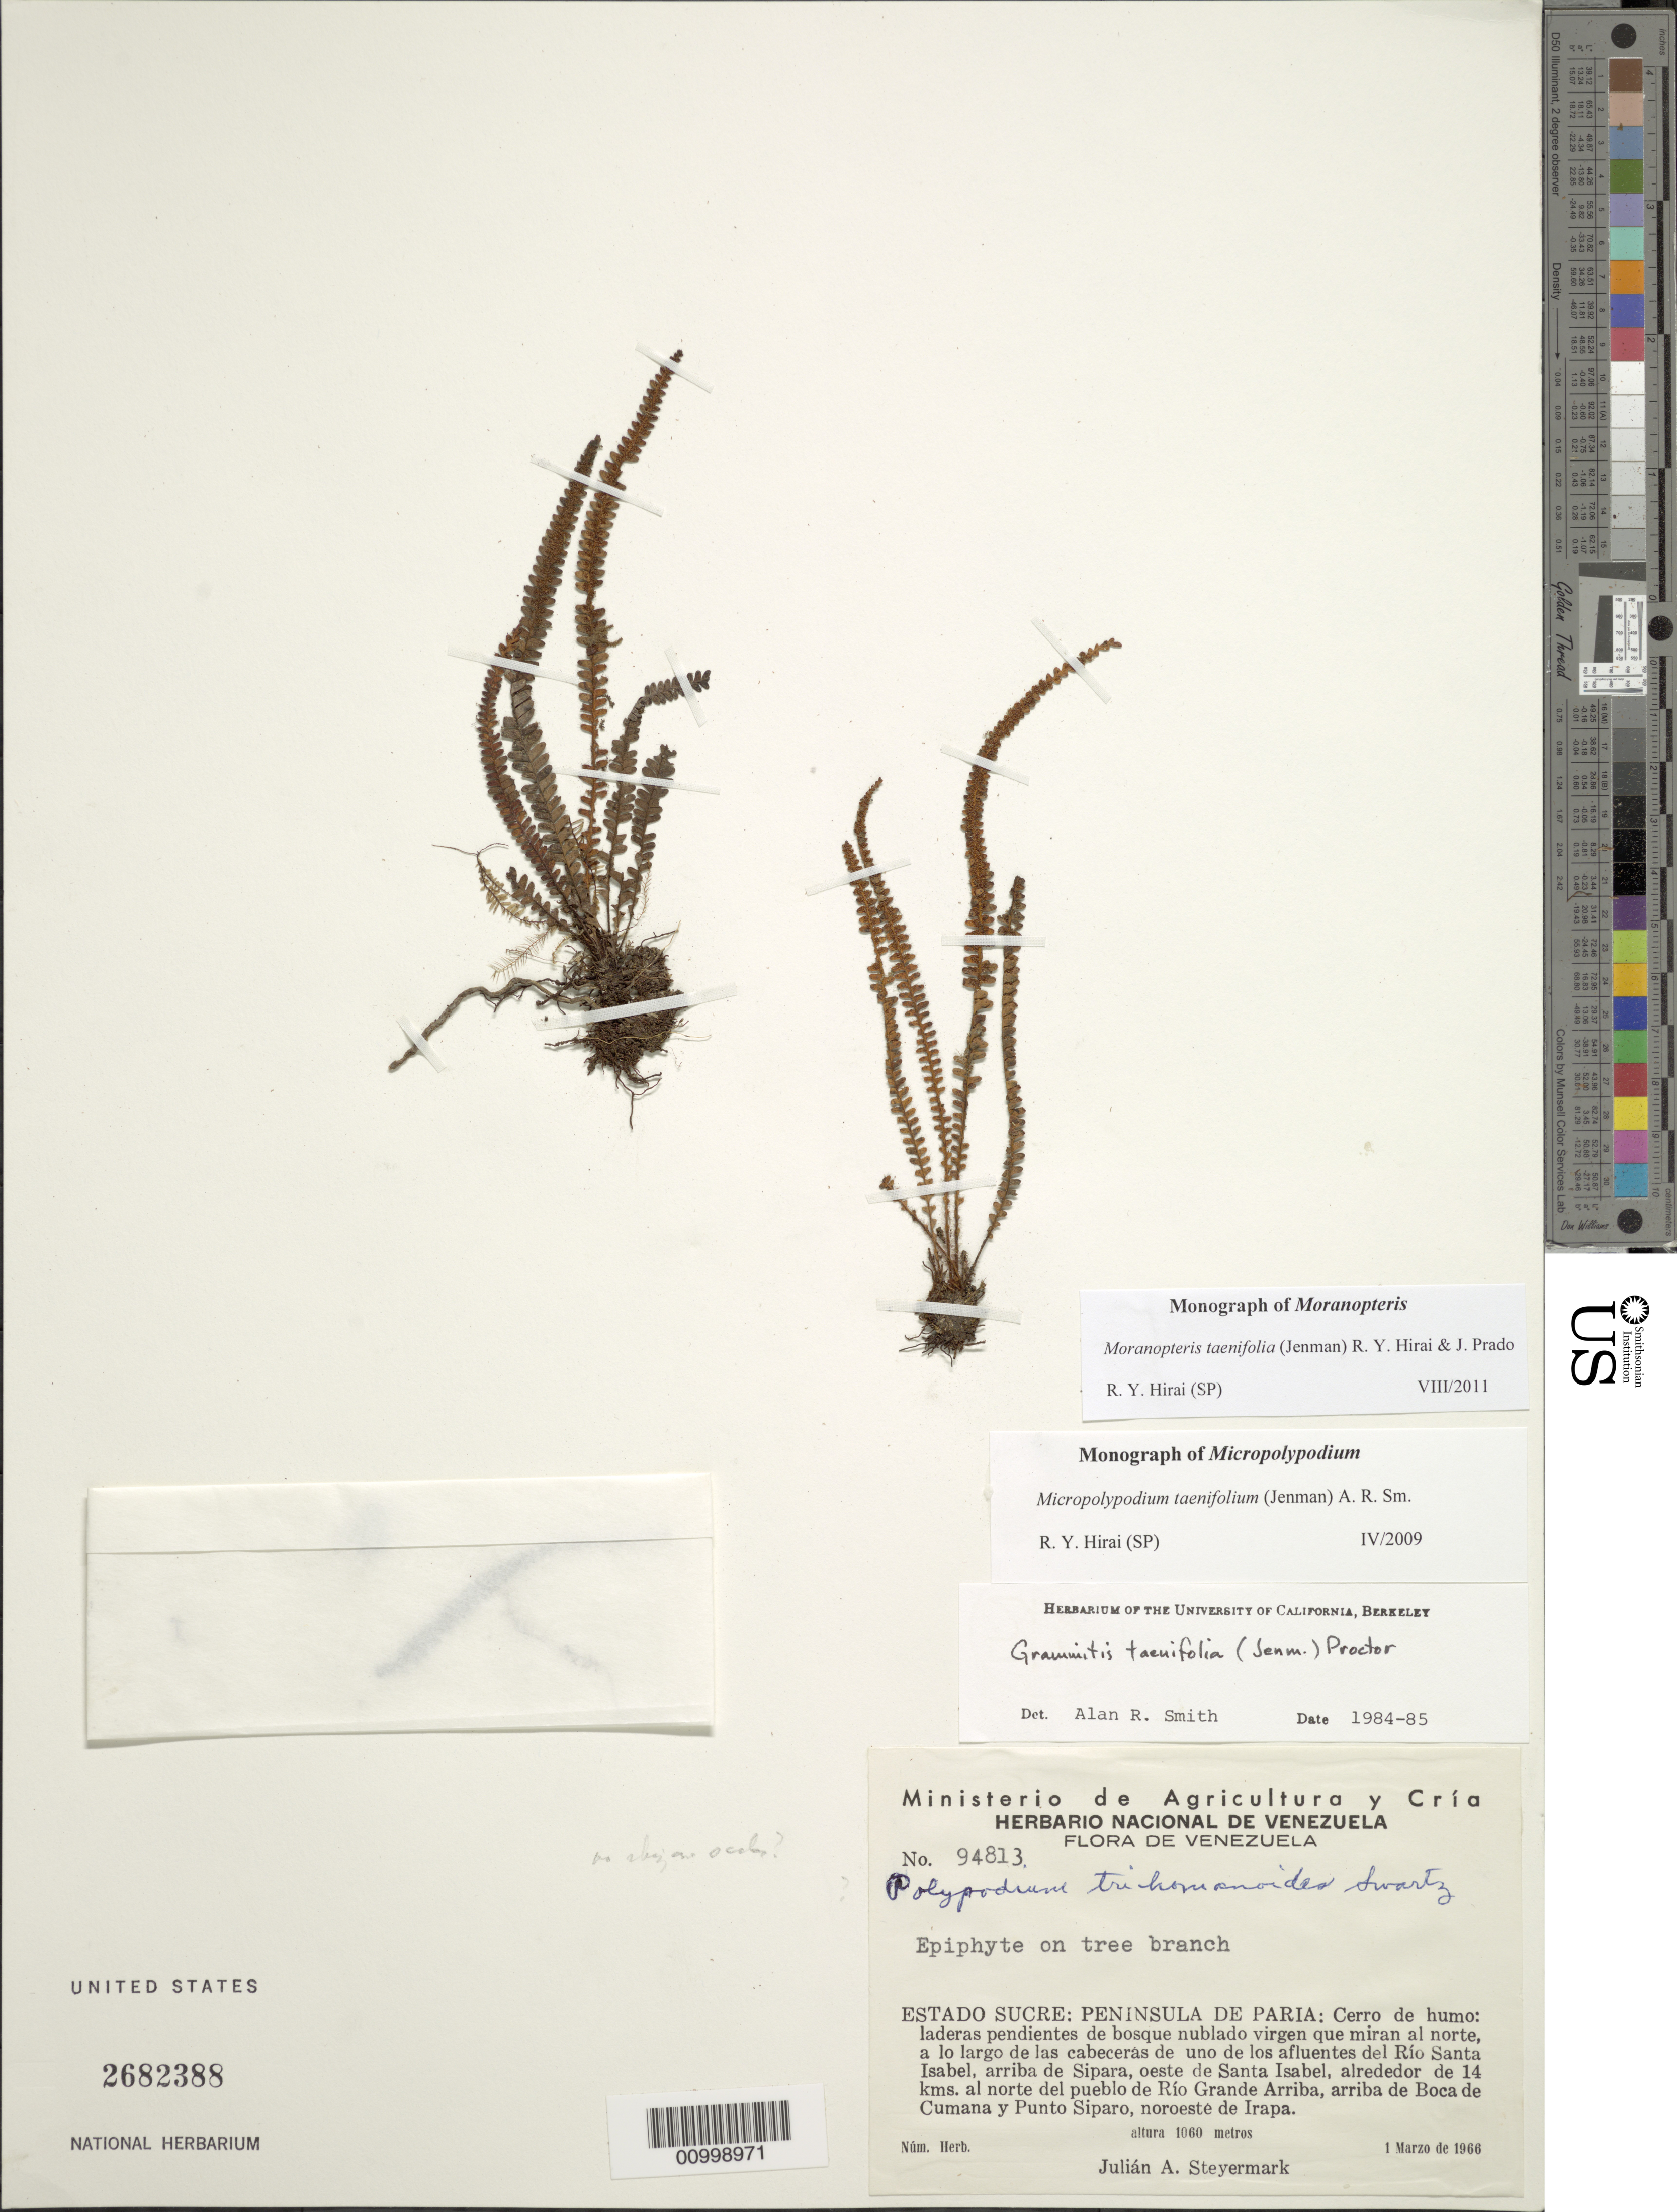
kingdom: Plantae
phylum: Tracheophyta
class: Polypodiopsida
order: Polypodiales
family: Polypodiaceae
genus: Moranopteris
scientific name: Moranopteris taenifolia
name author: (Jenman) R. Y. Hirai & J. Prado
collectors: J. Steyermark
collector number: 94813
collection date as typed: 1-Mar-66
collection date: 1966-03-01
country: Venezuela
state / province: Sucre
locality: Cerro de humo; laderas pendientes de bosque nublado virgen que miran al N, a lo largo de las cabeceras de uno de los afluentes del Rio Santa Isabel, arriba de Sipara, E de Santa Isabel, alrededor de 14 kms N…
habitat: On tree branches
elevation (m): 1060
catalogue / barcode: US 2682388